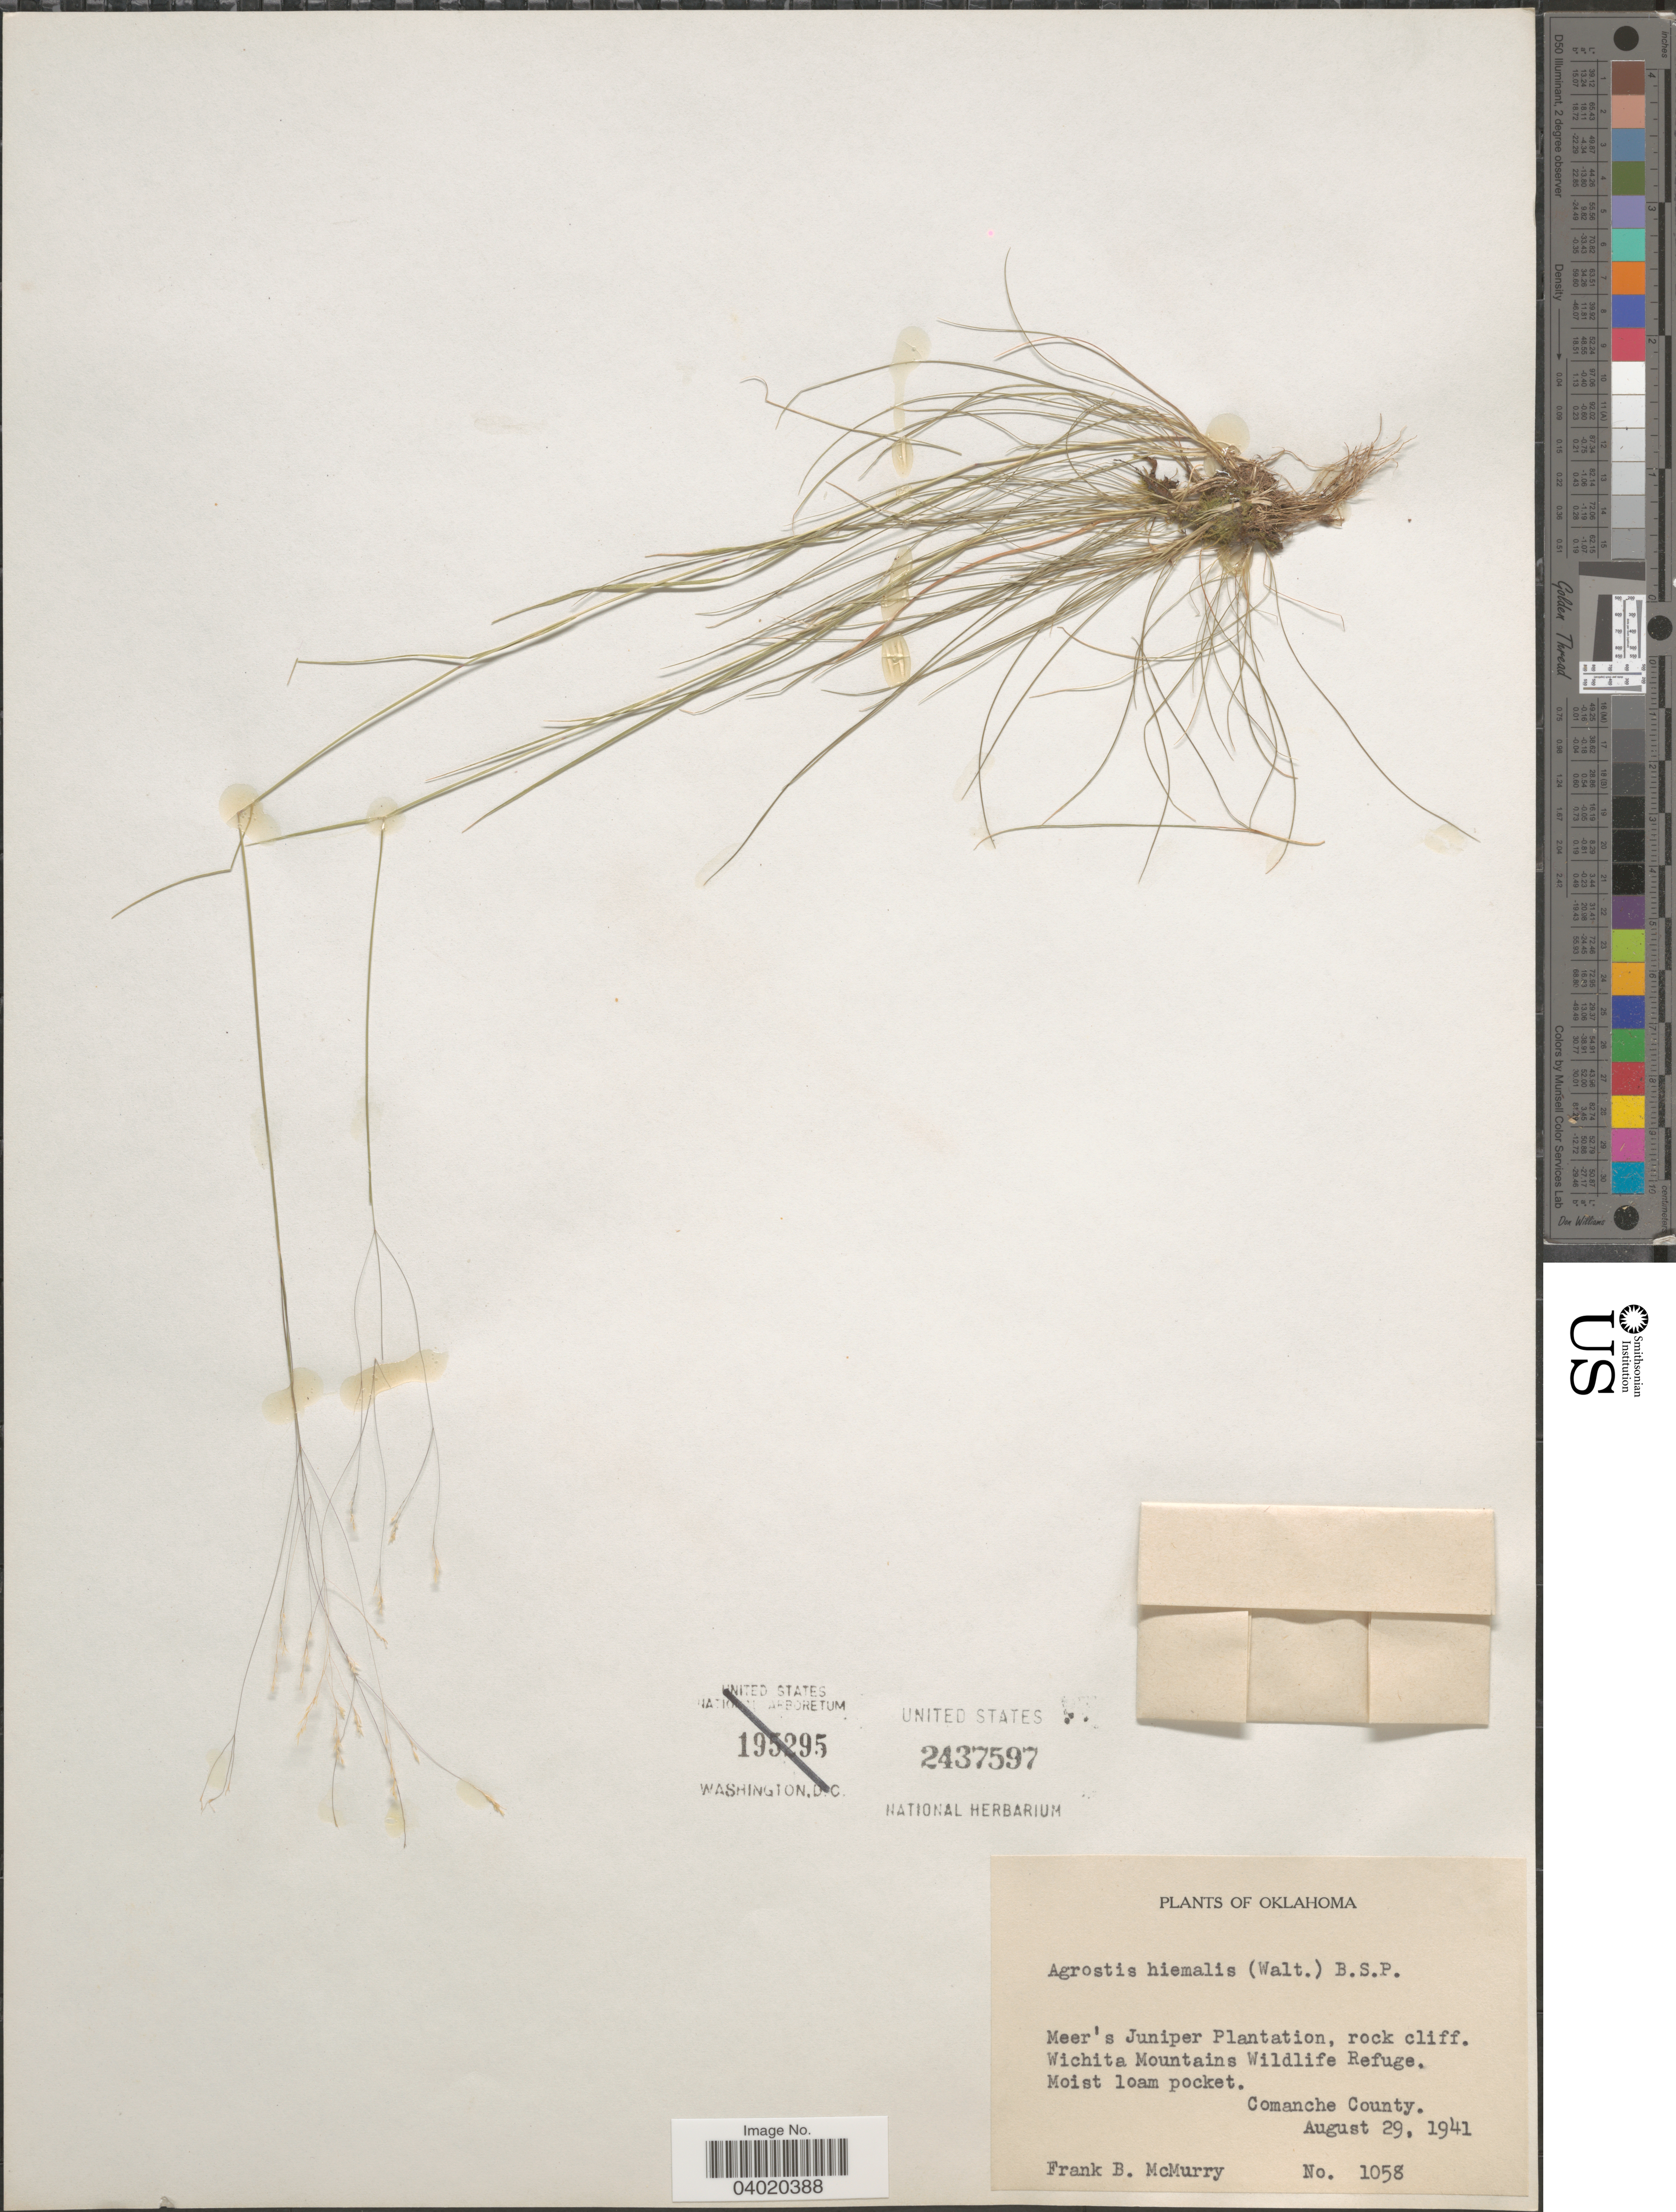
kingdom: Plantae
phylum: Tracheophyta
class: Liliopsida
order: Poales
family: Poaceae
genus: Agrostis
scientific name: Agrostis hyemalis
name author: (Walter) Britton et al.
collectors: F. B. McMurry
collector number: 1058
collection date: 1941-08-29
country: United States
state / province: Oklahoma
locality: Meer's Juniper Plantation. Wichita Mountains Wildlife Refuge. Comanche County.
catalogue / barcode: US 2437597